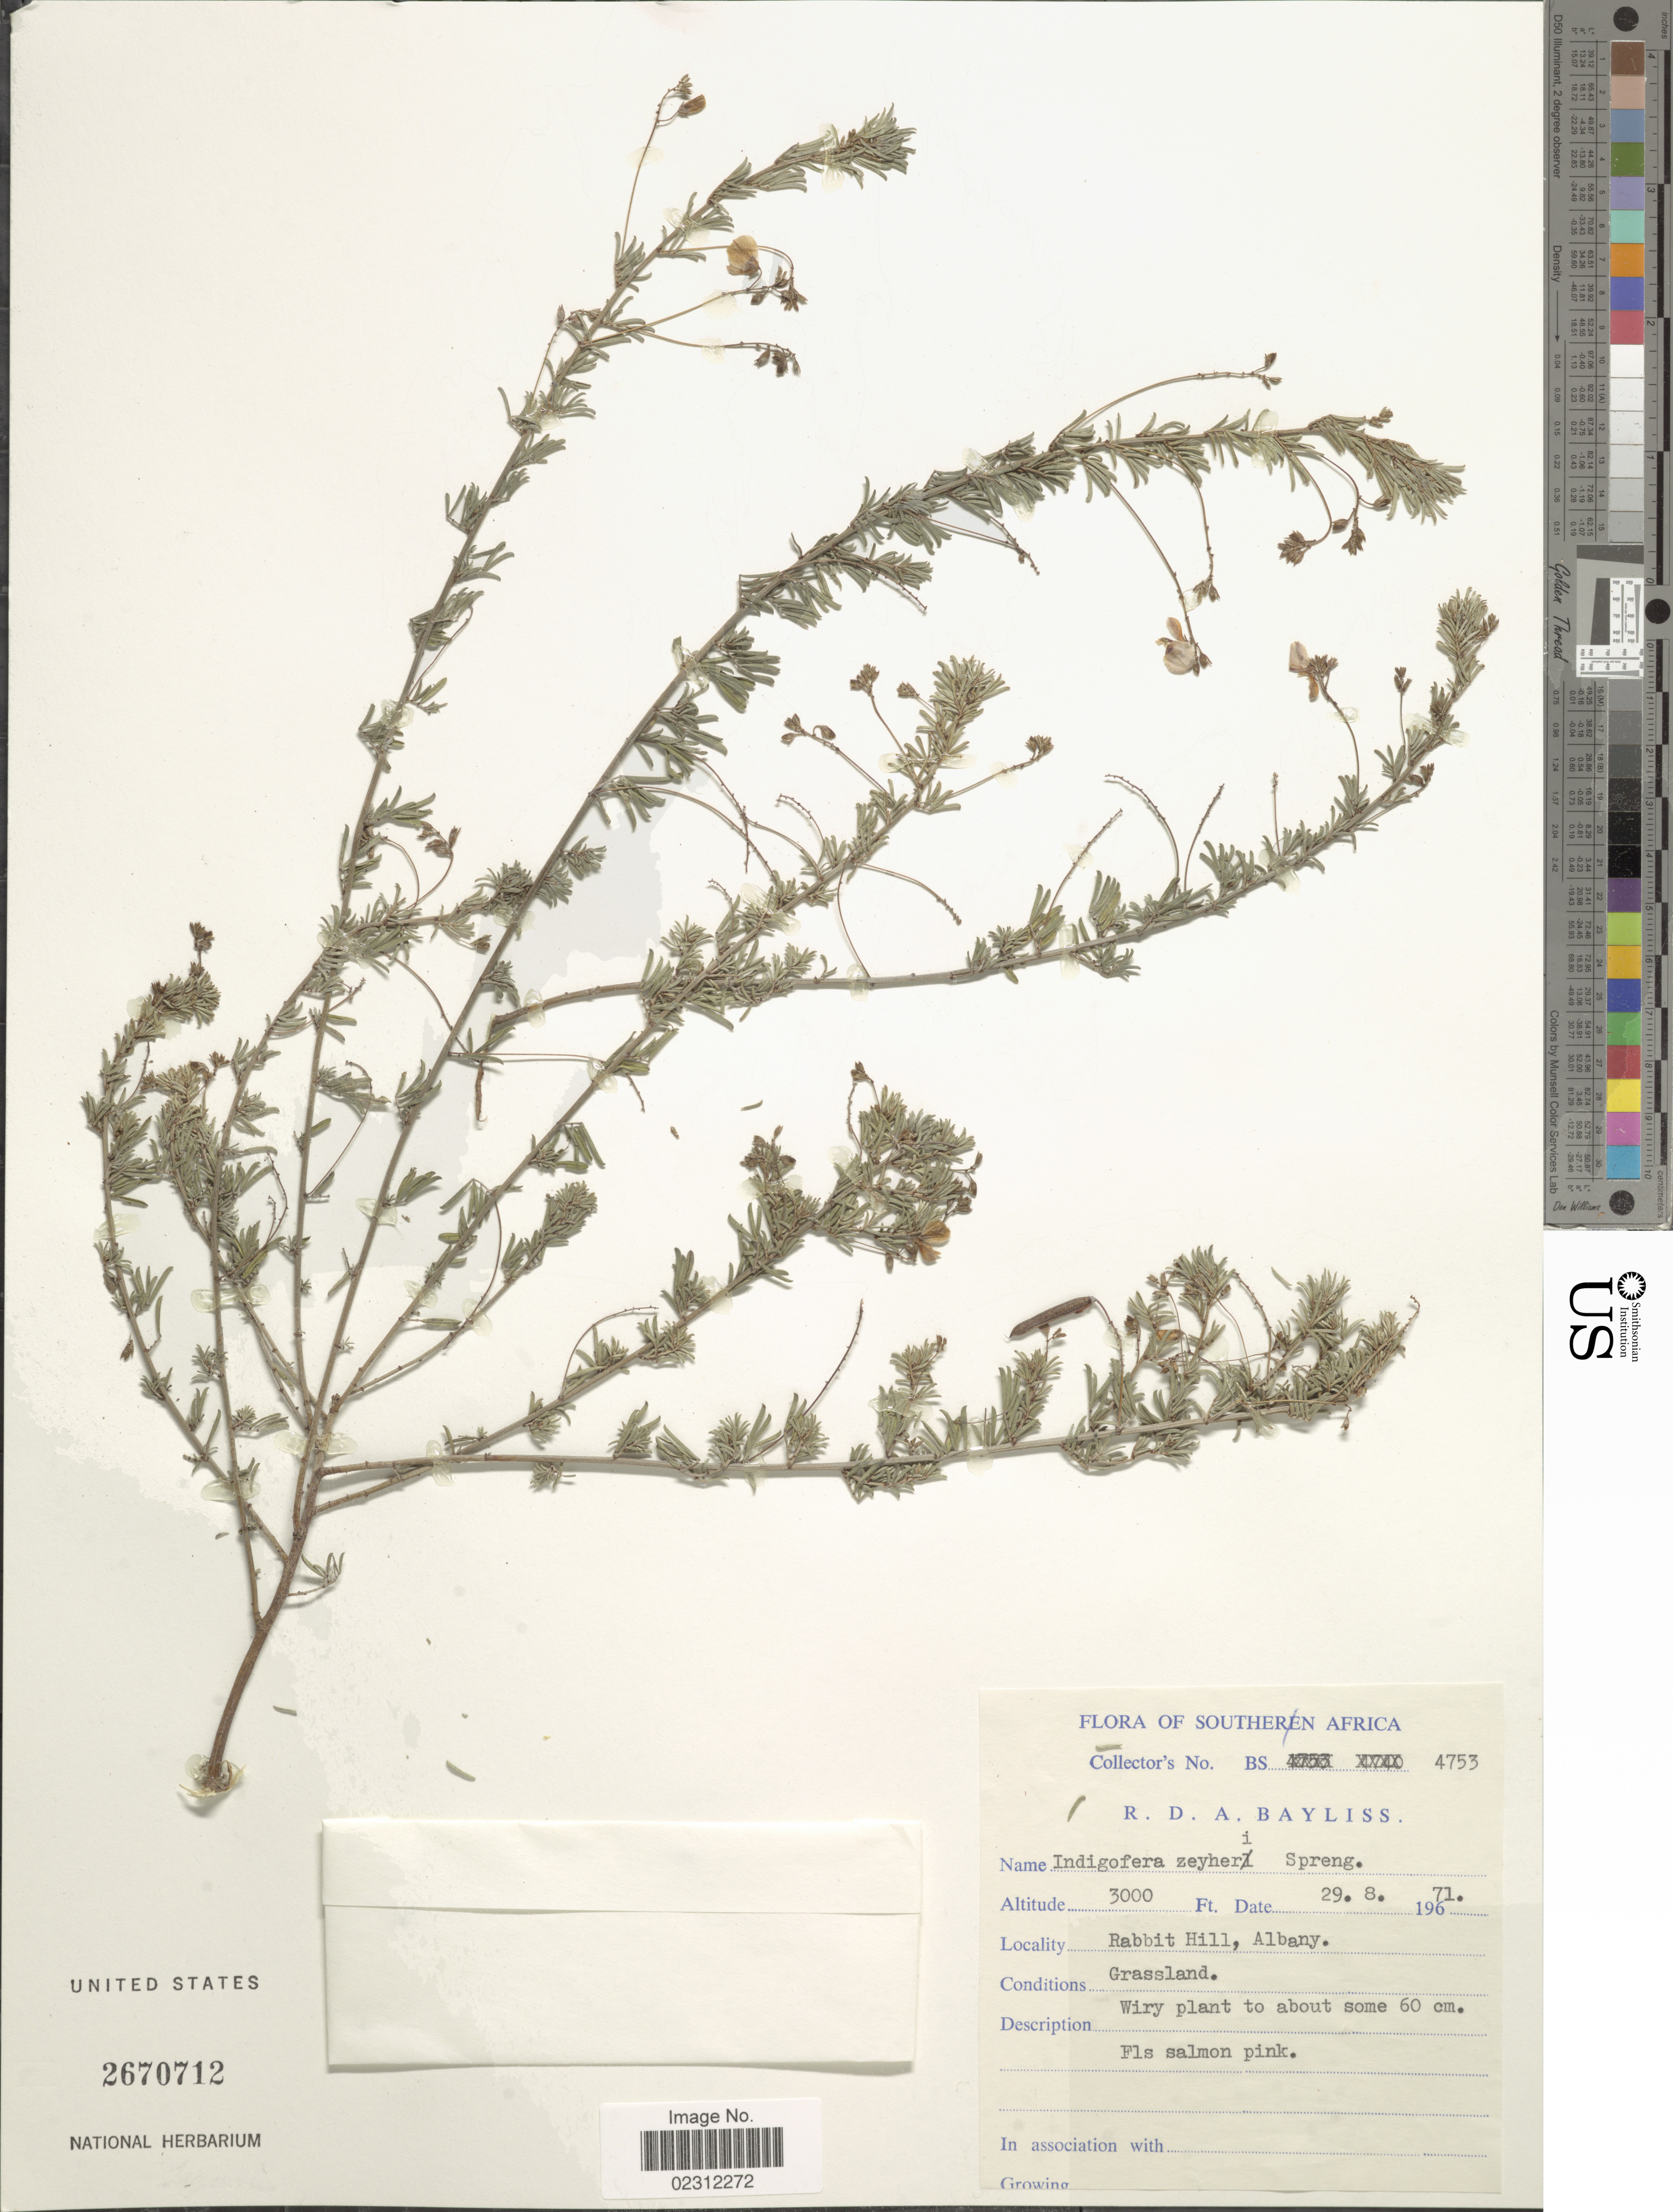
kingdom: Plantae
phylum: Tracheophyta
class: Magnoliopsida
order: Fabales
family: Fabaceae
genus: Indigofera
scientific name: Indigofera zeyheri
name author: Eckl. & Zeyh.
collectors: R. Bayliss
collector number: BS 4753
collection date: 1971-08-29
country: South Africa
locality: Rabbit Hill, Albany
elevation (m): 914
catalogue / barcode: US 2670712